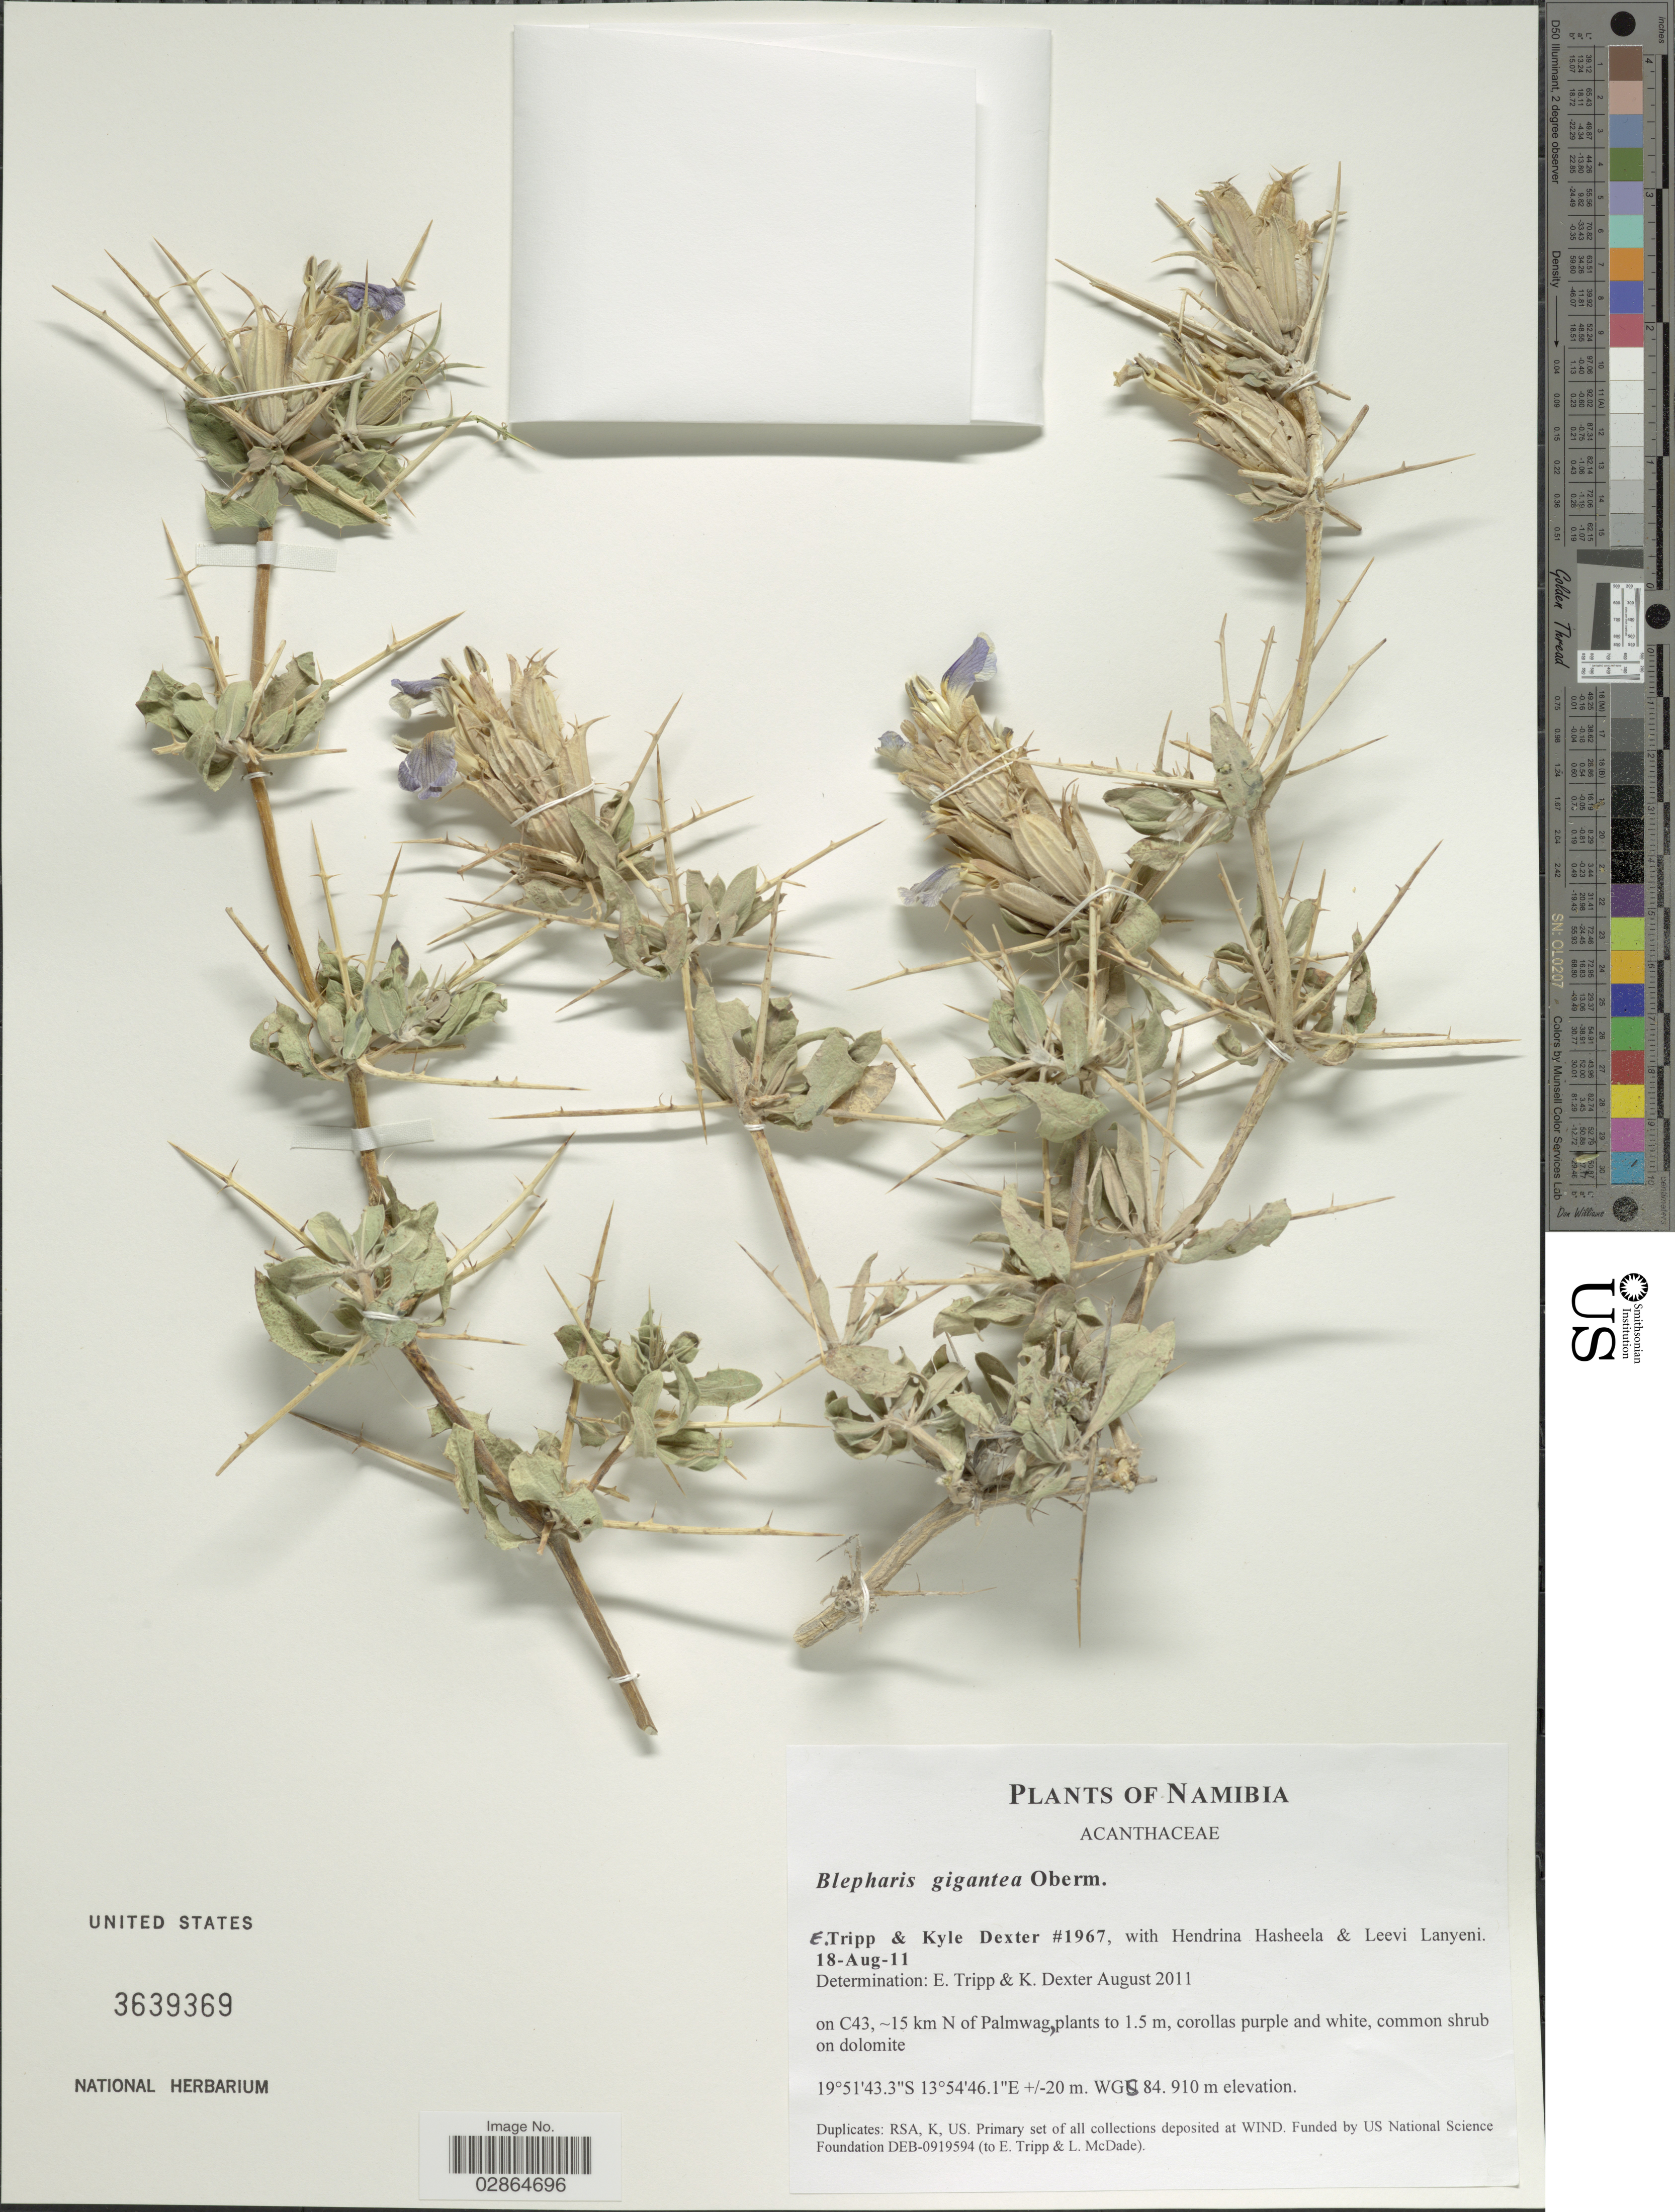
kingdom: Plantae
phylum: Tracheophyta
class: Magnoliopsida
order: Lamiales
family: Acanthaceae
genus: Blepharis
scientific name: Blepharis gigantea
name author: Oberm.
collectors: E. Tripp, K. Dexter, H. Hasheela & L. Lanyeni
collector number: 1967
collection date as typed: Transcribed d/m/y: 18/8/11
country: Namibia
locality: On C43, 15 km N of Palmwag. WGS 84.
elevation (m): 910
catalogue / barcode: US 3639369